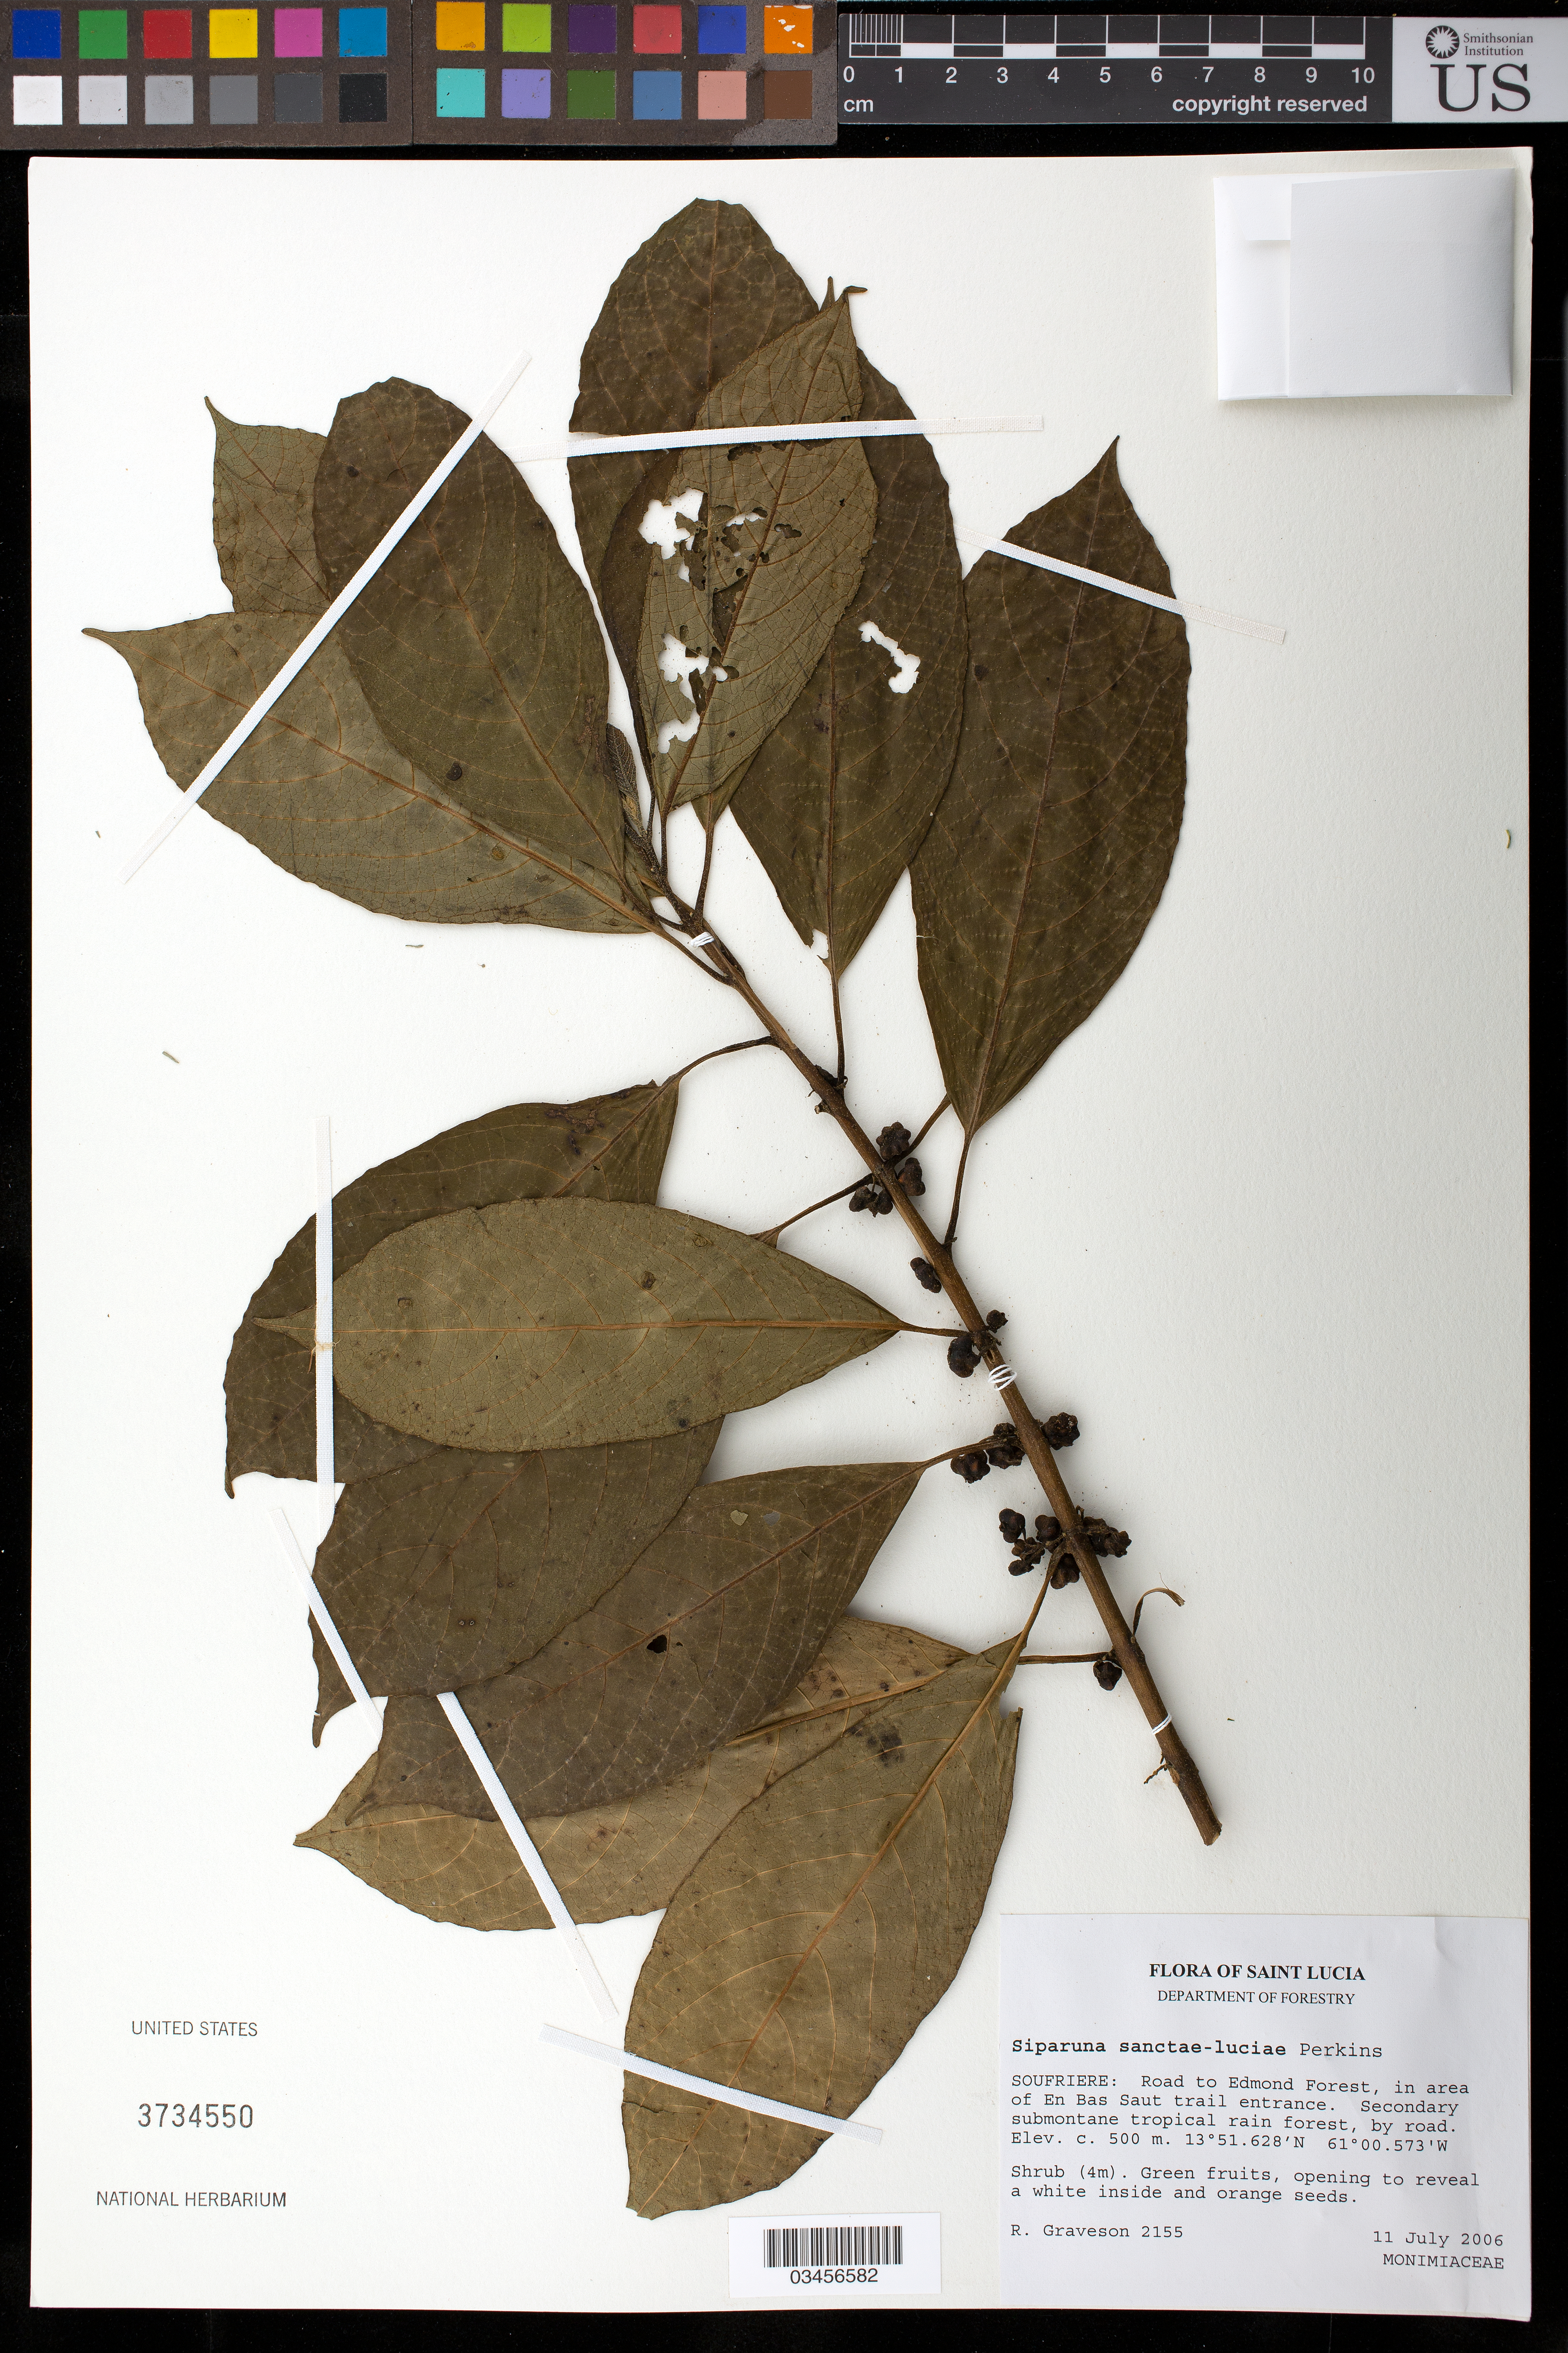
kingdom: Plantae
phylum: Tracheophyta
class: Magnoliopsida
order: Laurales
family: Siparunaceae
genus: Siparuna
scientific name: Siparuna santae-luciae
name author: Perkins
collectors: R. Graveson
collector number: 2155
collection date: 2006-07-11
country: St. Lucia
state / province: Soufriere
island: St. Lucia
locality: Soufriere: Edmond Forest, in area of En Bas Saut trail entrance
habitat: Secondary submontane tropical rain forest, by road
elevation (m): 500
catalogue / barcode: US 3734550